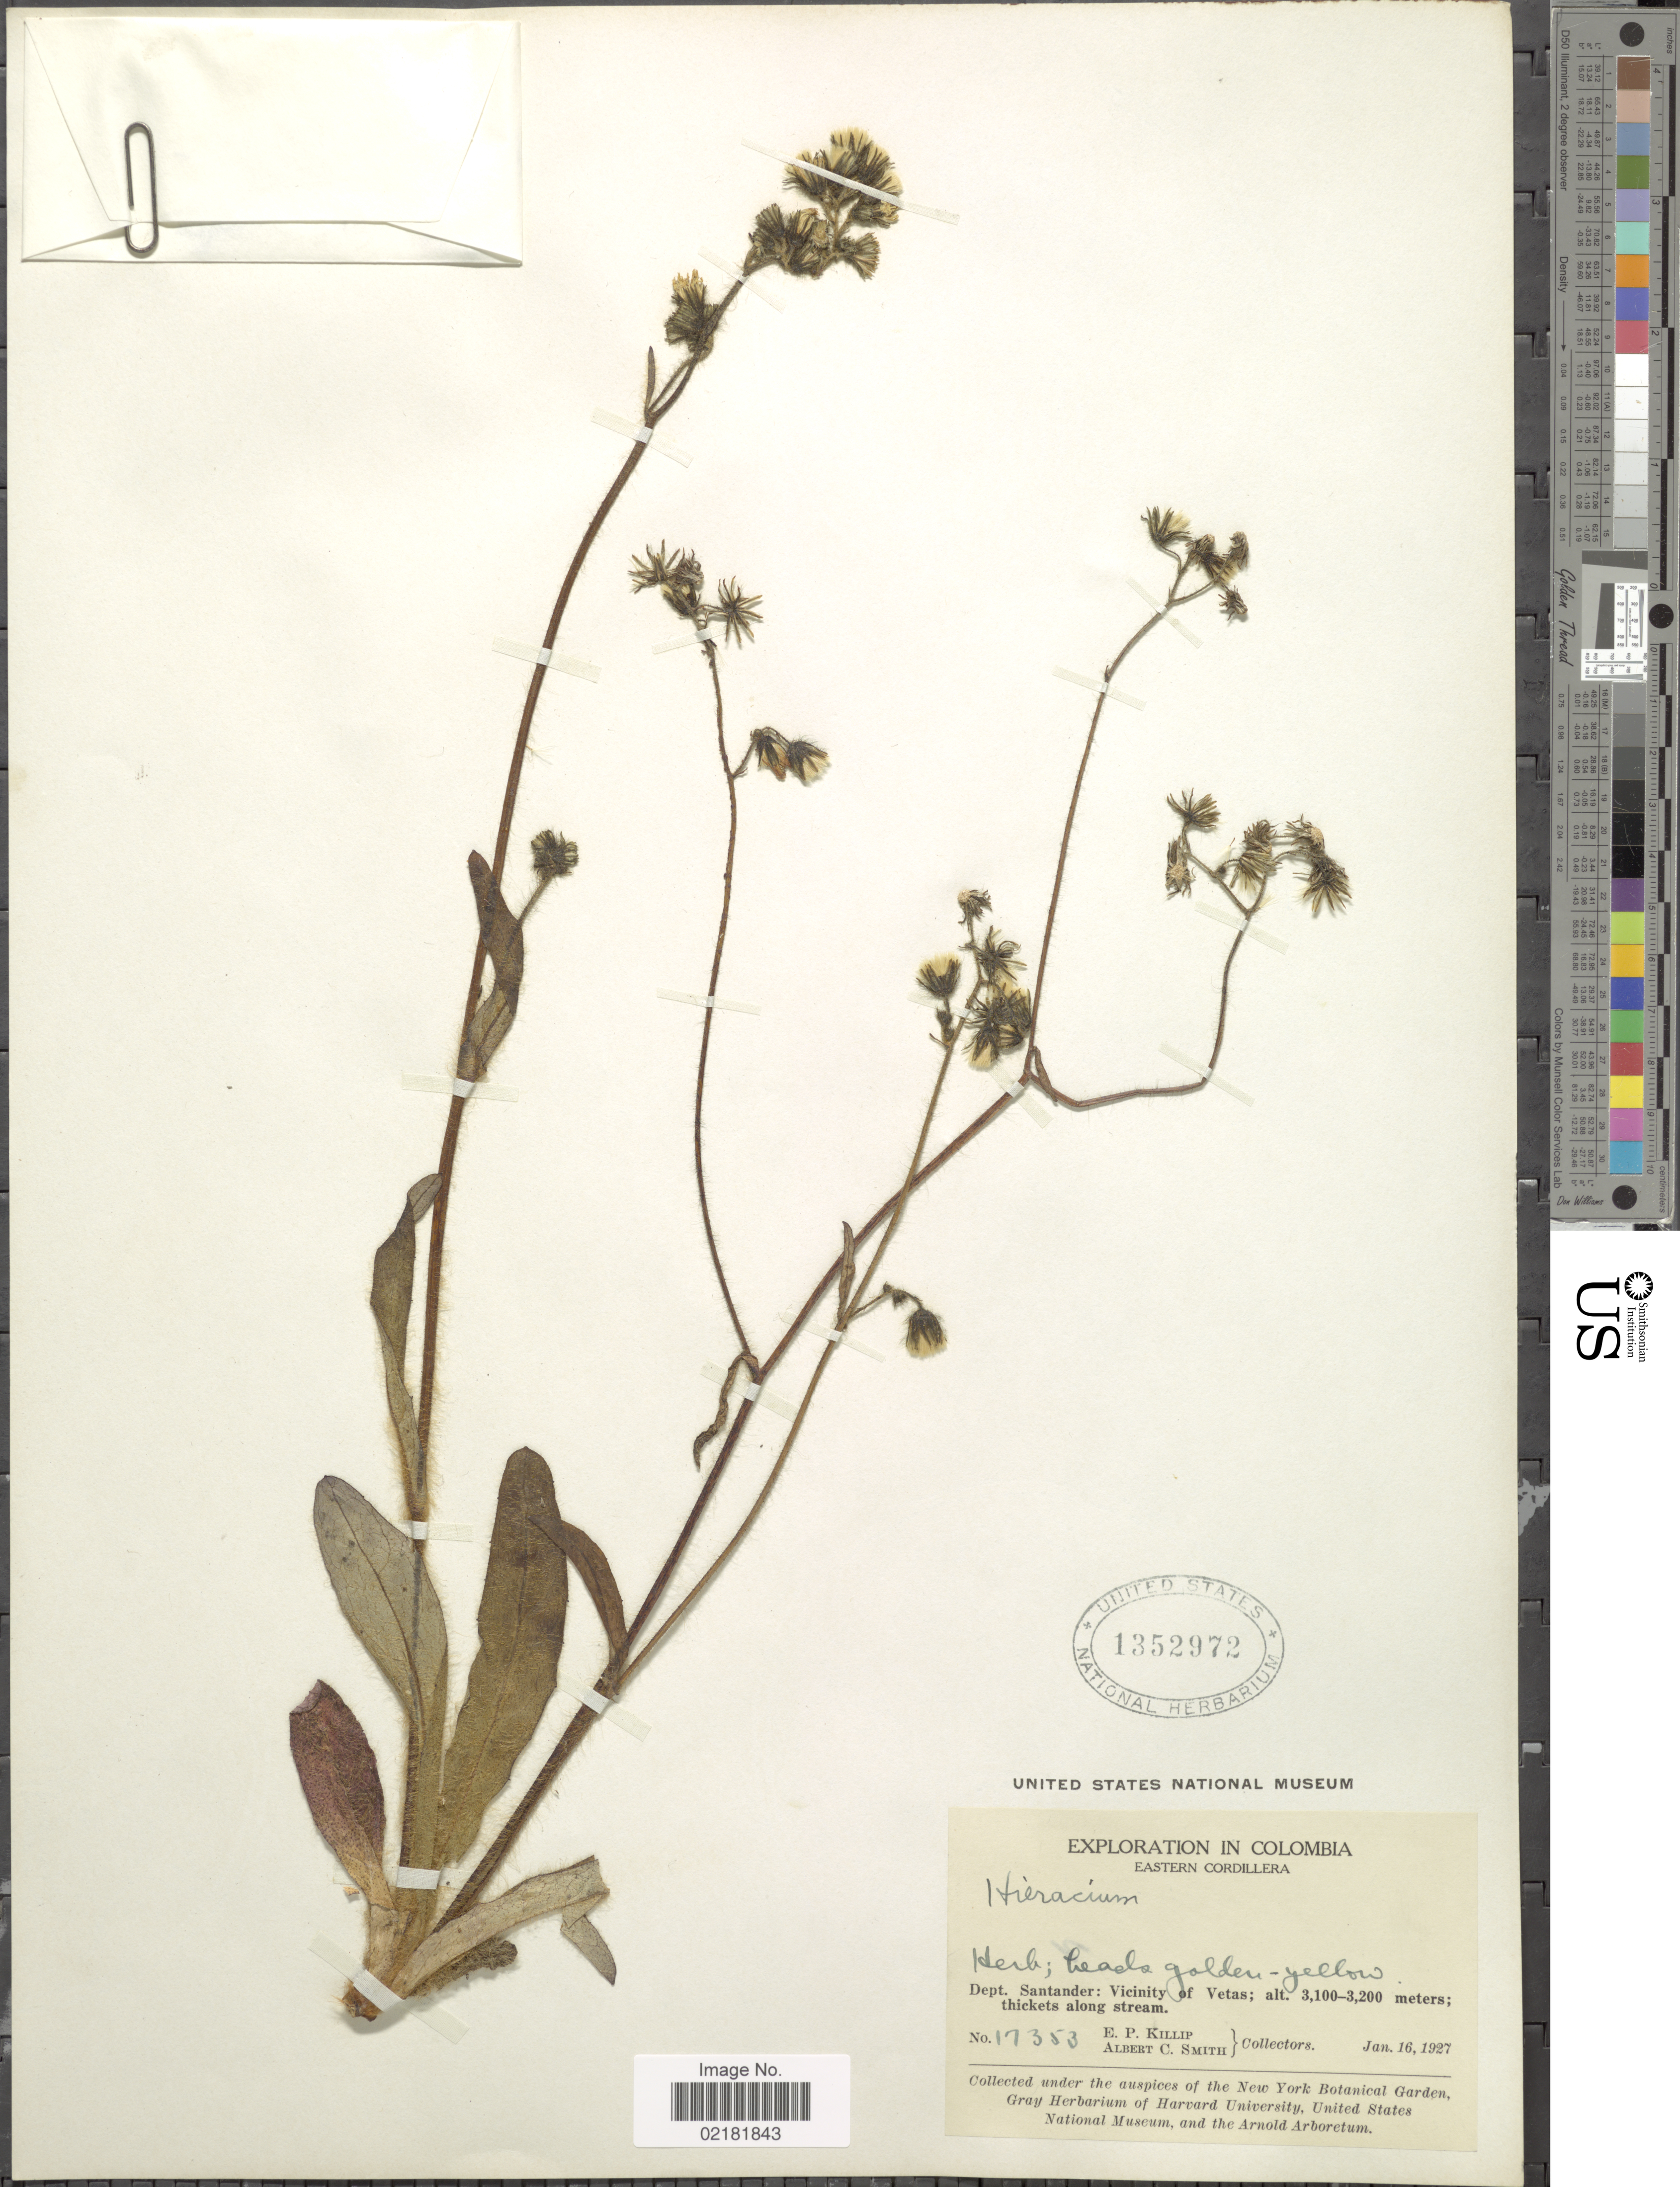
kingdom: Plantae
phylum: Tracheophyta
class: Magnoliopsida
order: Asterales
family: Asteraceae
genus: Hieracium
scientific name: Hieracium repandulare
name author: Druce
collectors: E. P. Killip & A. C. Smith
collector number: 17353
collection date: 1927-01-16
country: Colombia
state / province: Santander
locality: Eastern Cordillera, vicinity of Vetas, thickets along stream.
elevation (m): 3100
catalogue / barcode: US 1352972